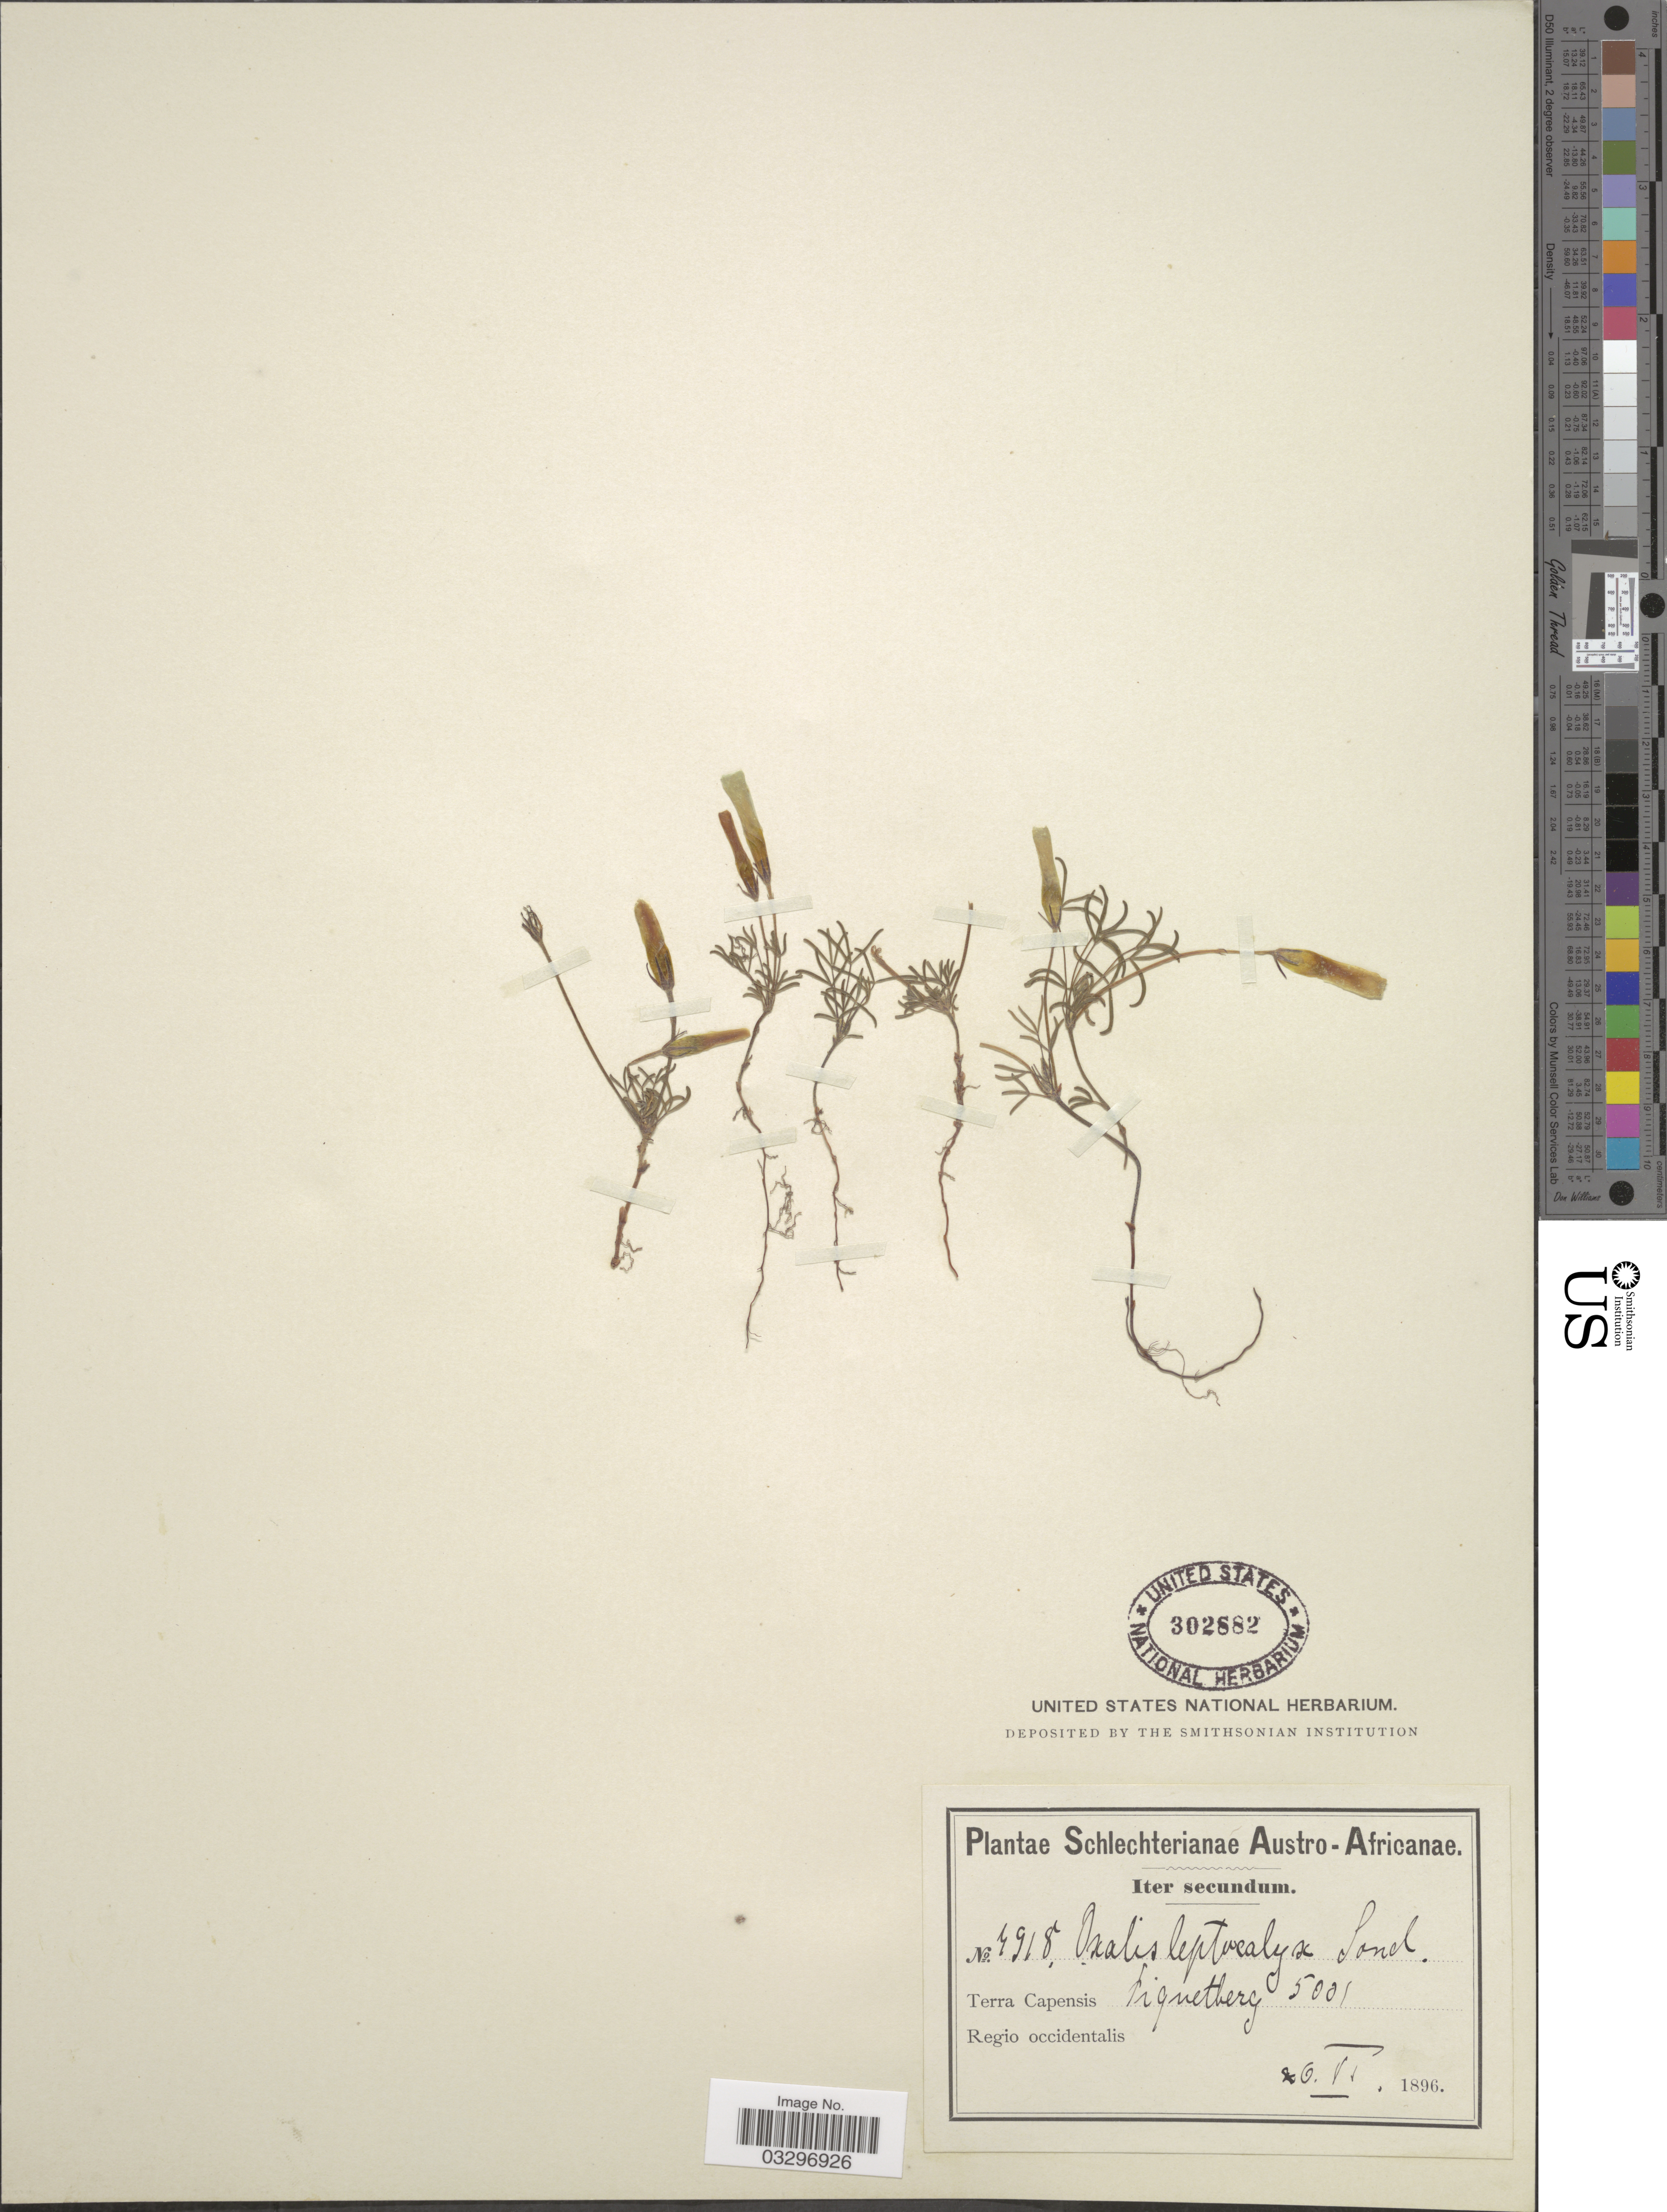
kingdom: Plantae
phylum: Tracheophyta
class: Magnoliopsida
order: Oxalidales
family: Oxalidaceae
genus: Oxalis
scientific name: Oxalis polyphylla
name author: Jacq.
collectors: Schlechter, --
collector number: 7918*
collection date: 1896-06-06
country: South Africa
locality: Austro-Africanae. Terra Capensis. Piquetberg. Regio occidentalis.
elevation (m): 152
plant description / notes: There are two sheets of Schlechter 7918 at US with identical labels. However, they represent two different species of Oaxalis.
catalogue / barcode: US 302882